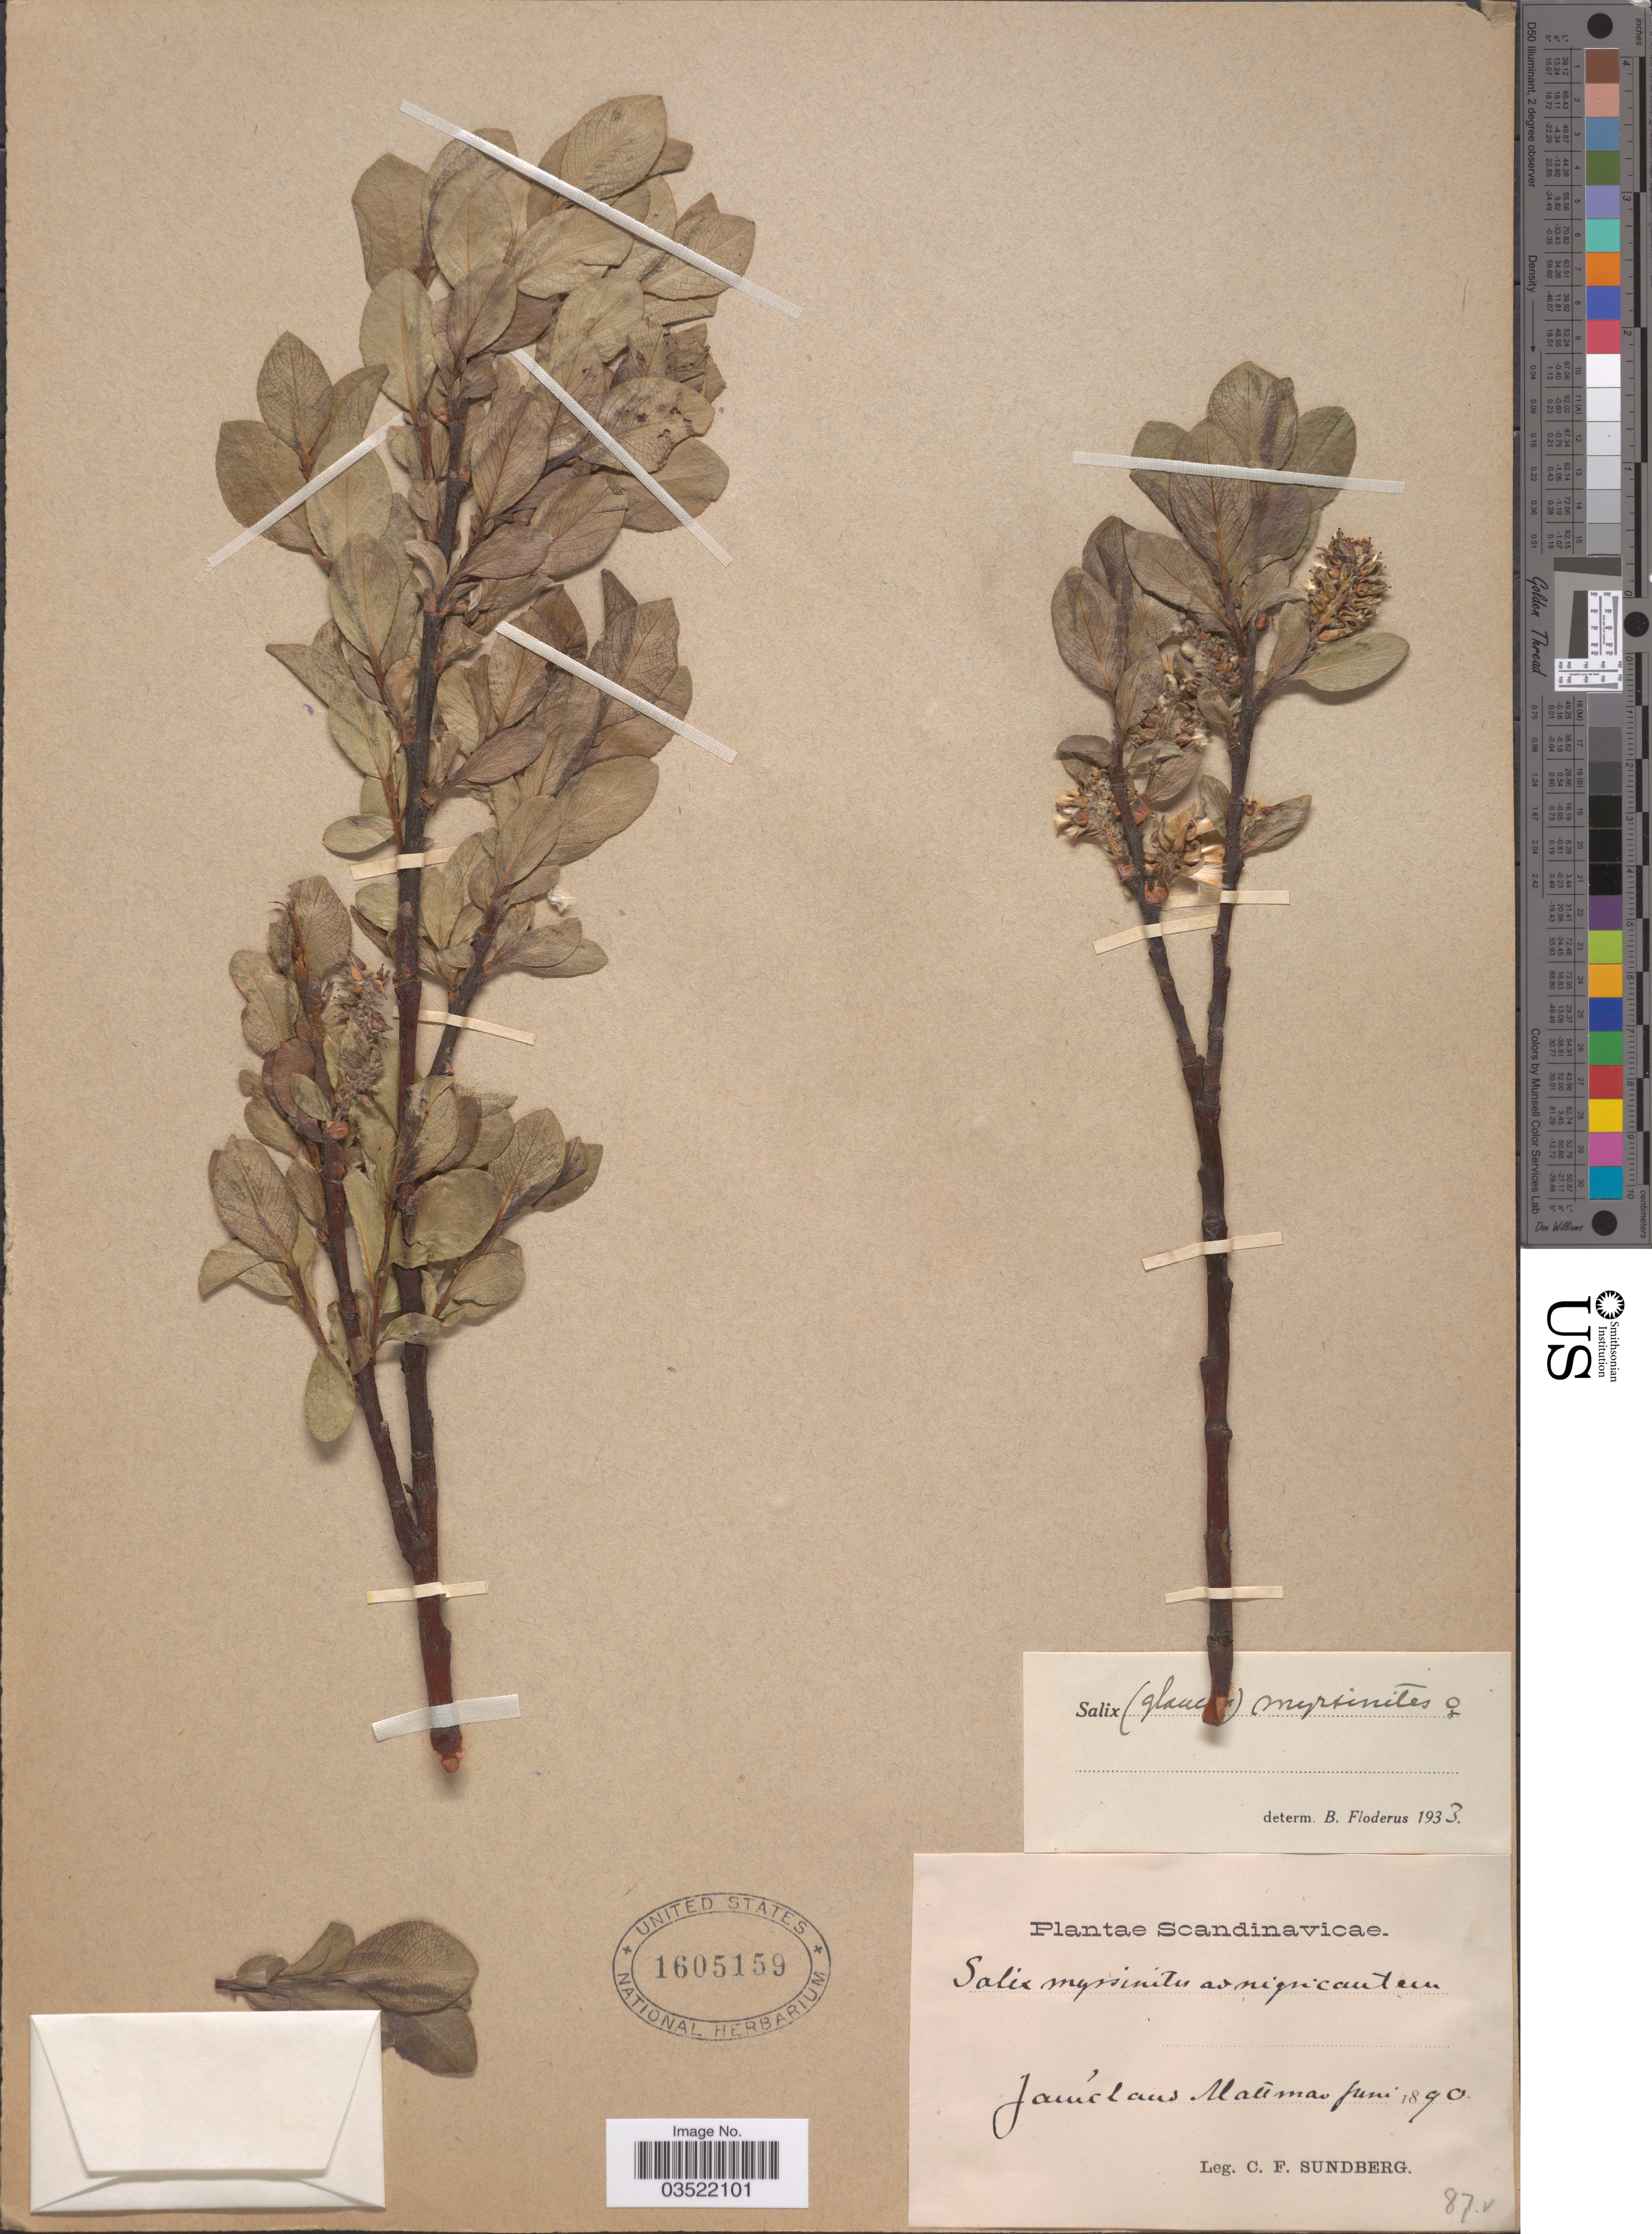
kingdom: Plantae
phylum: Tracheophyta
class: Magnoliopsida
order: Malpighiales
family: Salicaceae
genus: Salix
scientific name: Salix glauca x S. myrsinites L.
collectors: C. F. Sundberg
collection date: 1890-06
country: Sweden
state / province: Jämtland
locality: Scandinavicae. Jämtlands. Mattmar.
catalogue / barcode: US 1605159